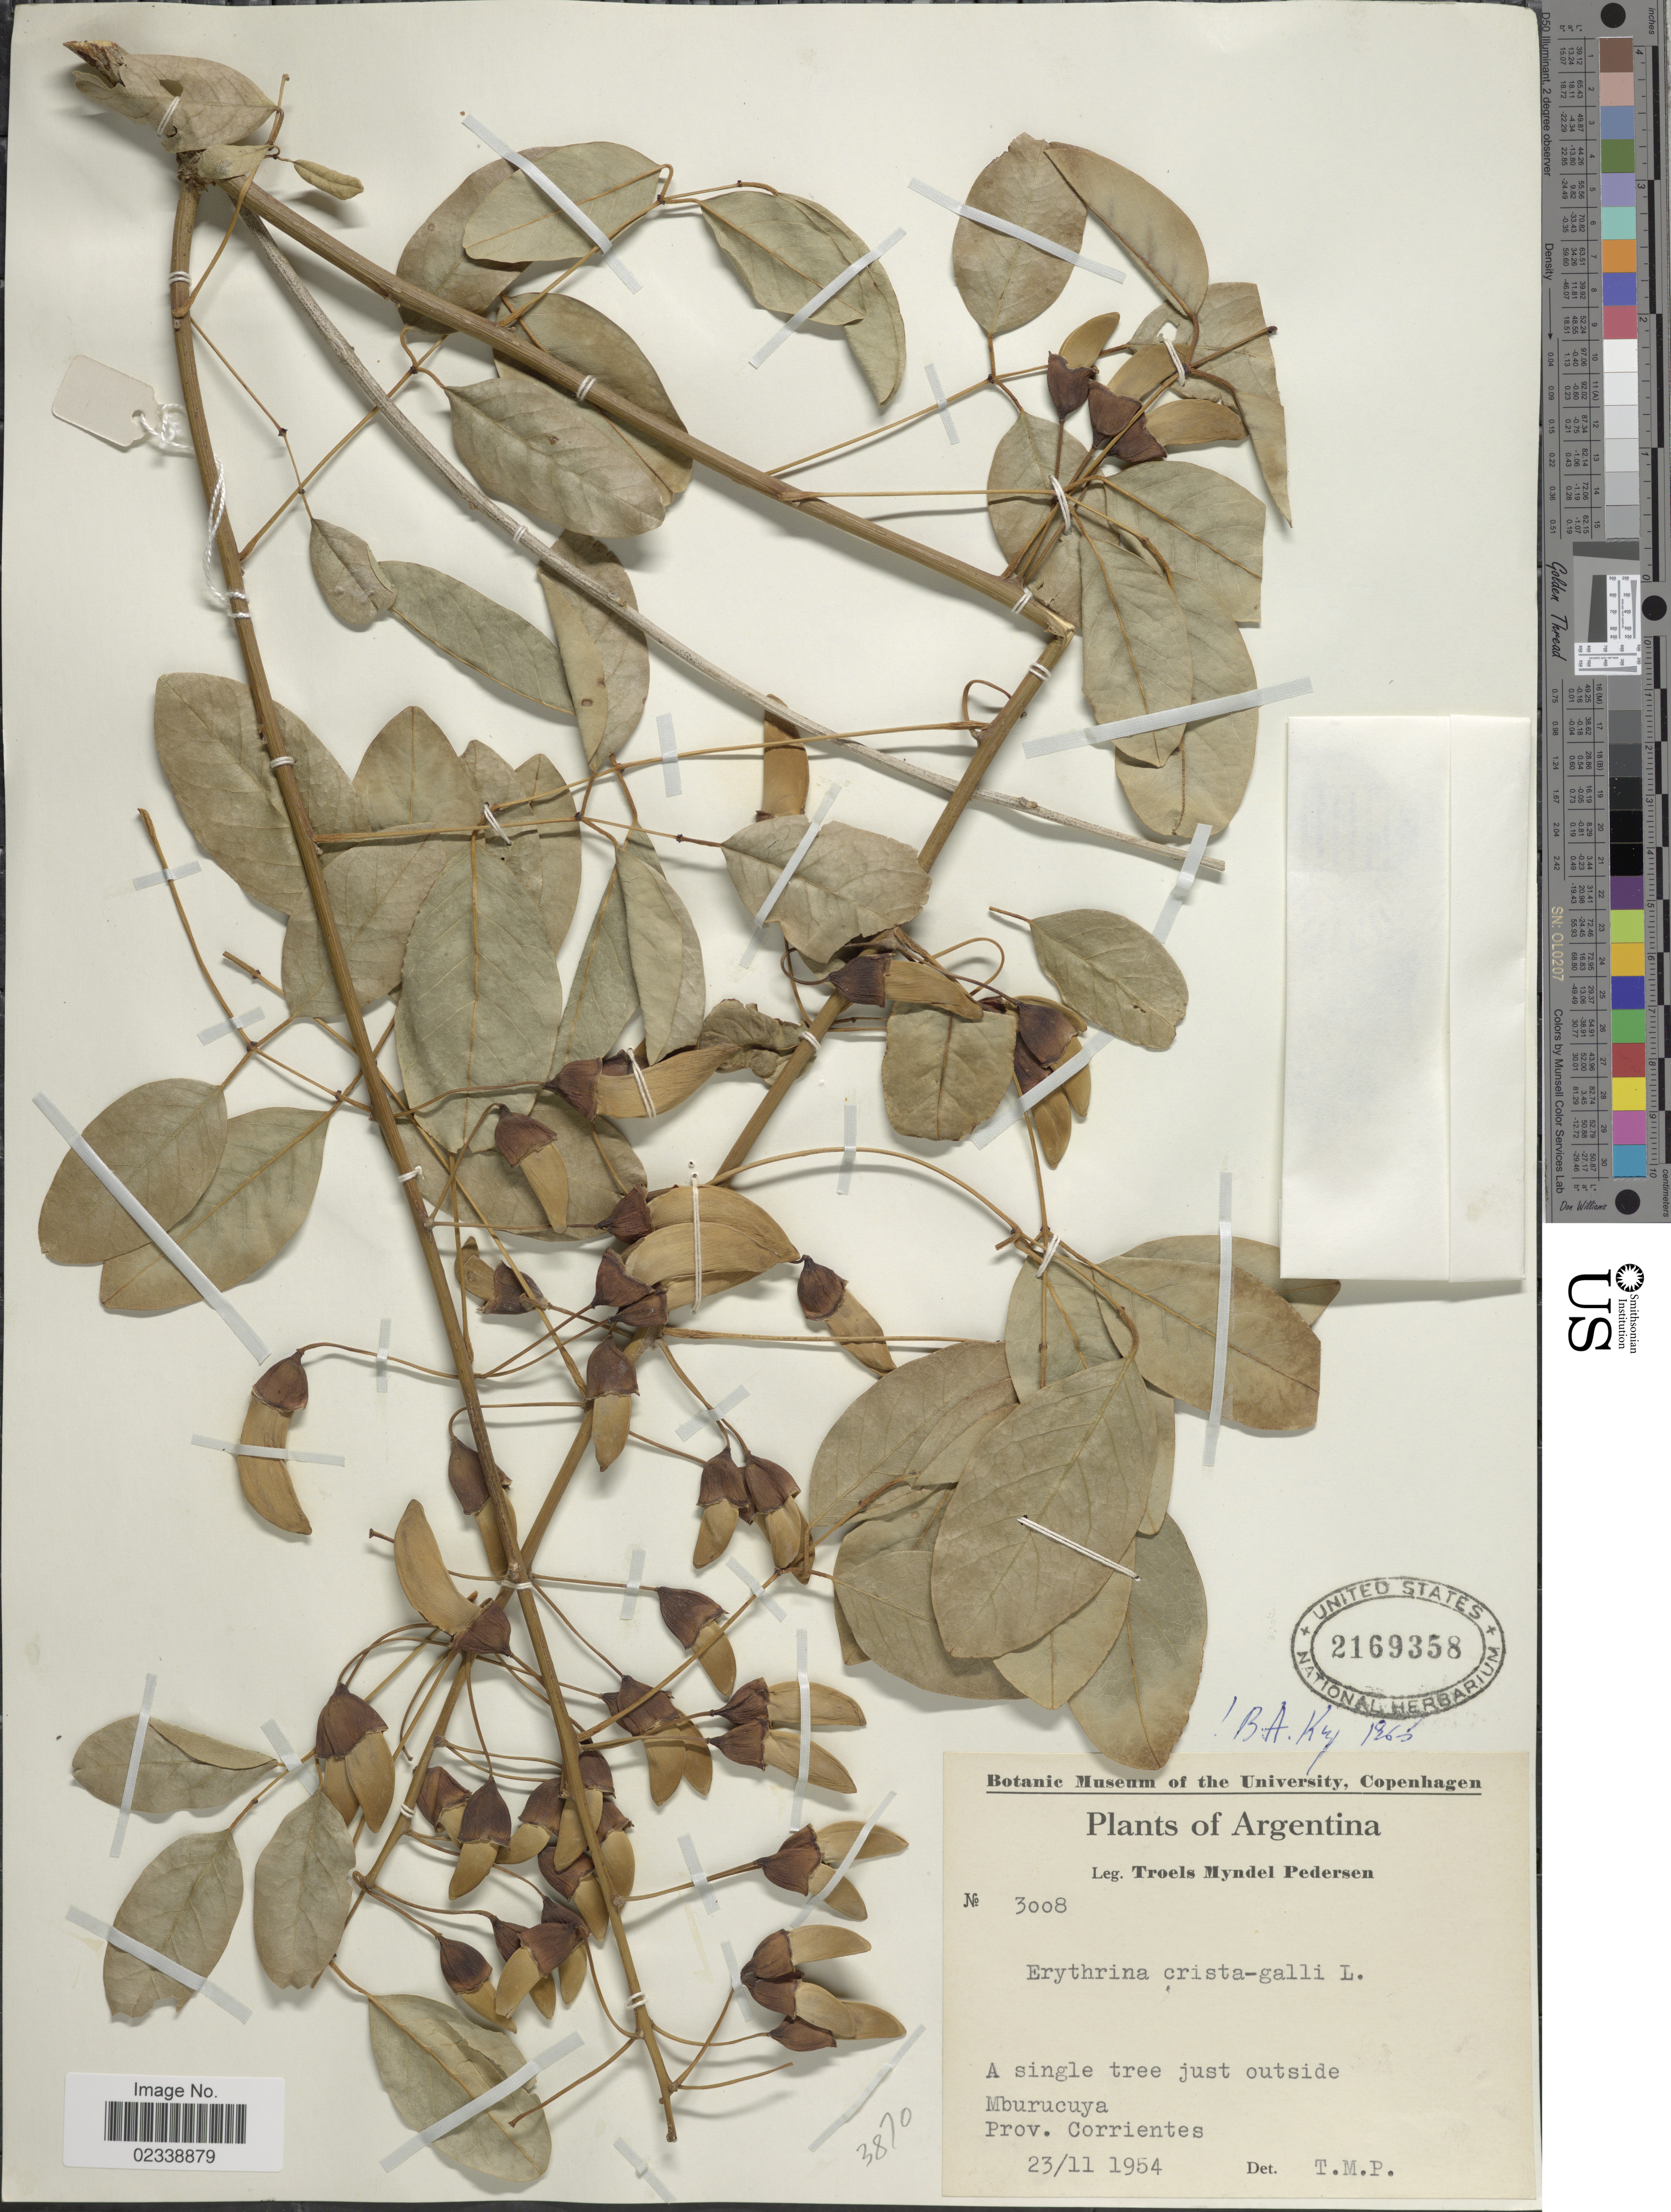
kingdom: Plantae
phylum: Tracheophyta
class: Magnoliopsida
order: Fabales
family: Fabaceae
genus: Erythrina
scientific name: Erythrina crista-galli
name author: L.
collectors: T. Pederson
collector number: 3008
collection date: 1954-11-23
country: Argentina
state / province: Corrientes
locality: A single tree just outside Mburucuya.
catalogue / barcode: US 2169358